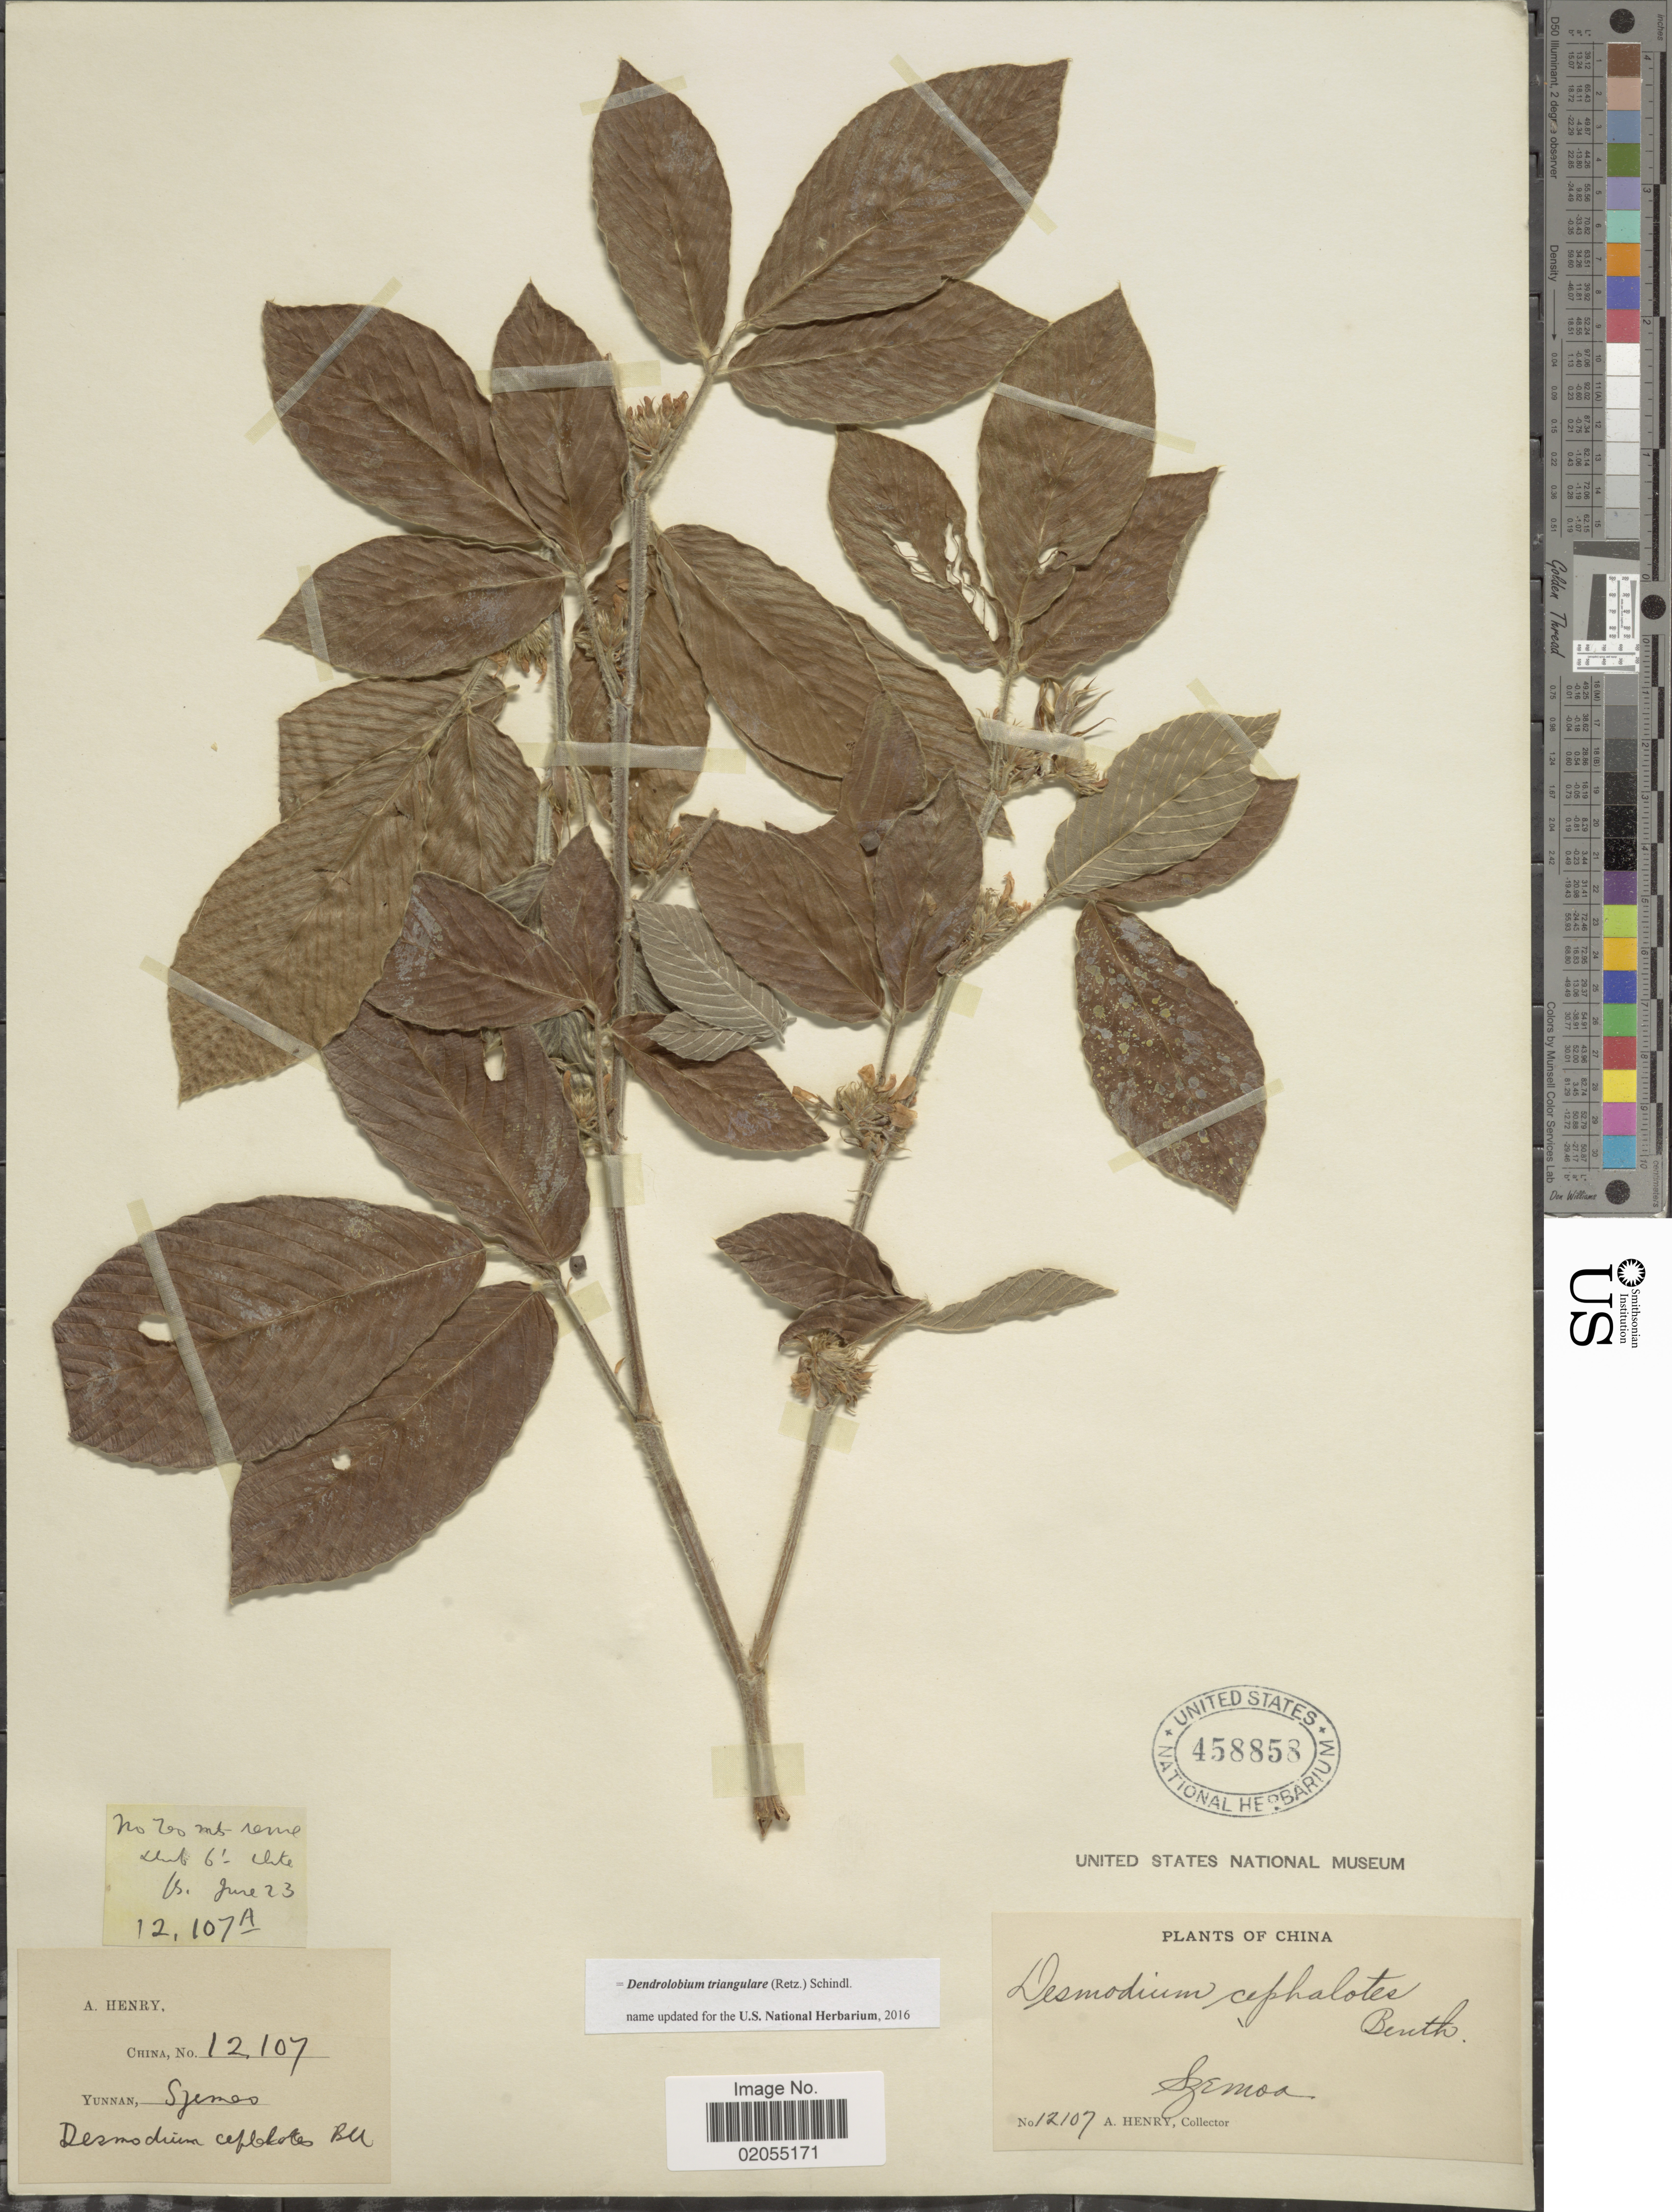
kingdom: Plantae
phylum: Tracheophyta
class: Magnoliopsida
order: Fabales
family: Fabaceae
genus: Dendrolobium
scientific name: Dendrolobium triangulare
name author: (Retz.) Schindl.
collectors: A. Henry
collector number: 12107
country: China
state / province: Yunnan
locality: Yunnan, Sjemos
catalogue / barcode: US 458858